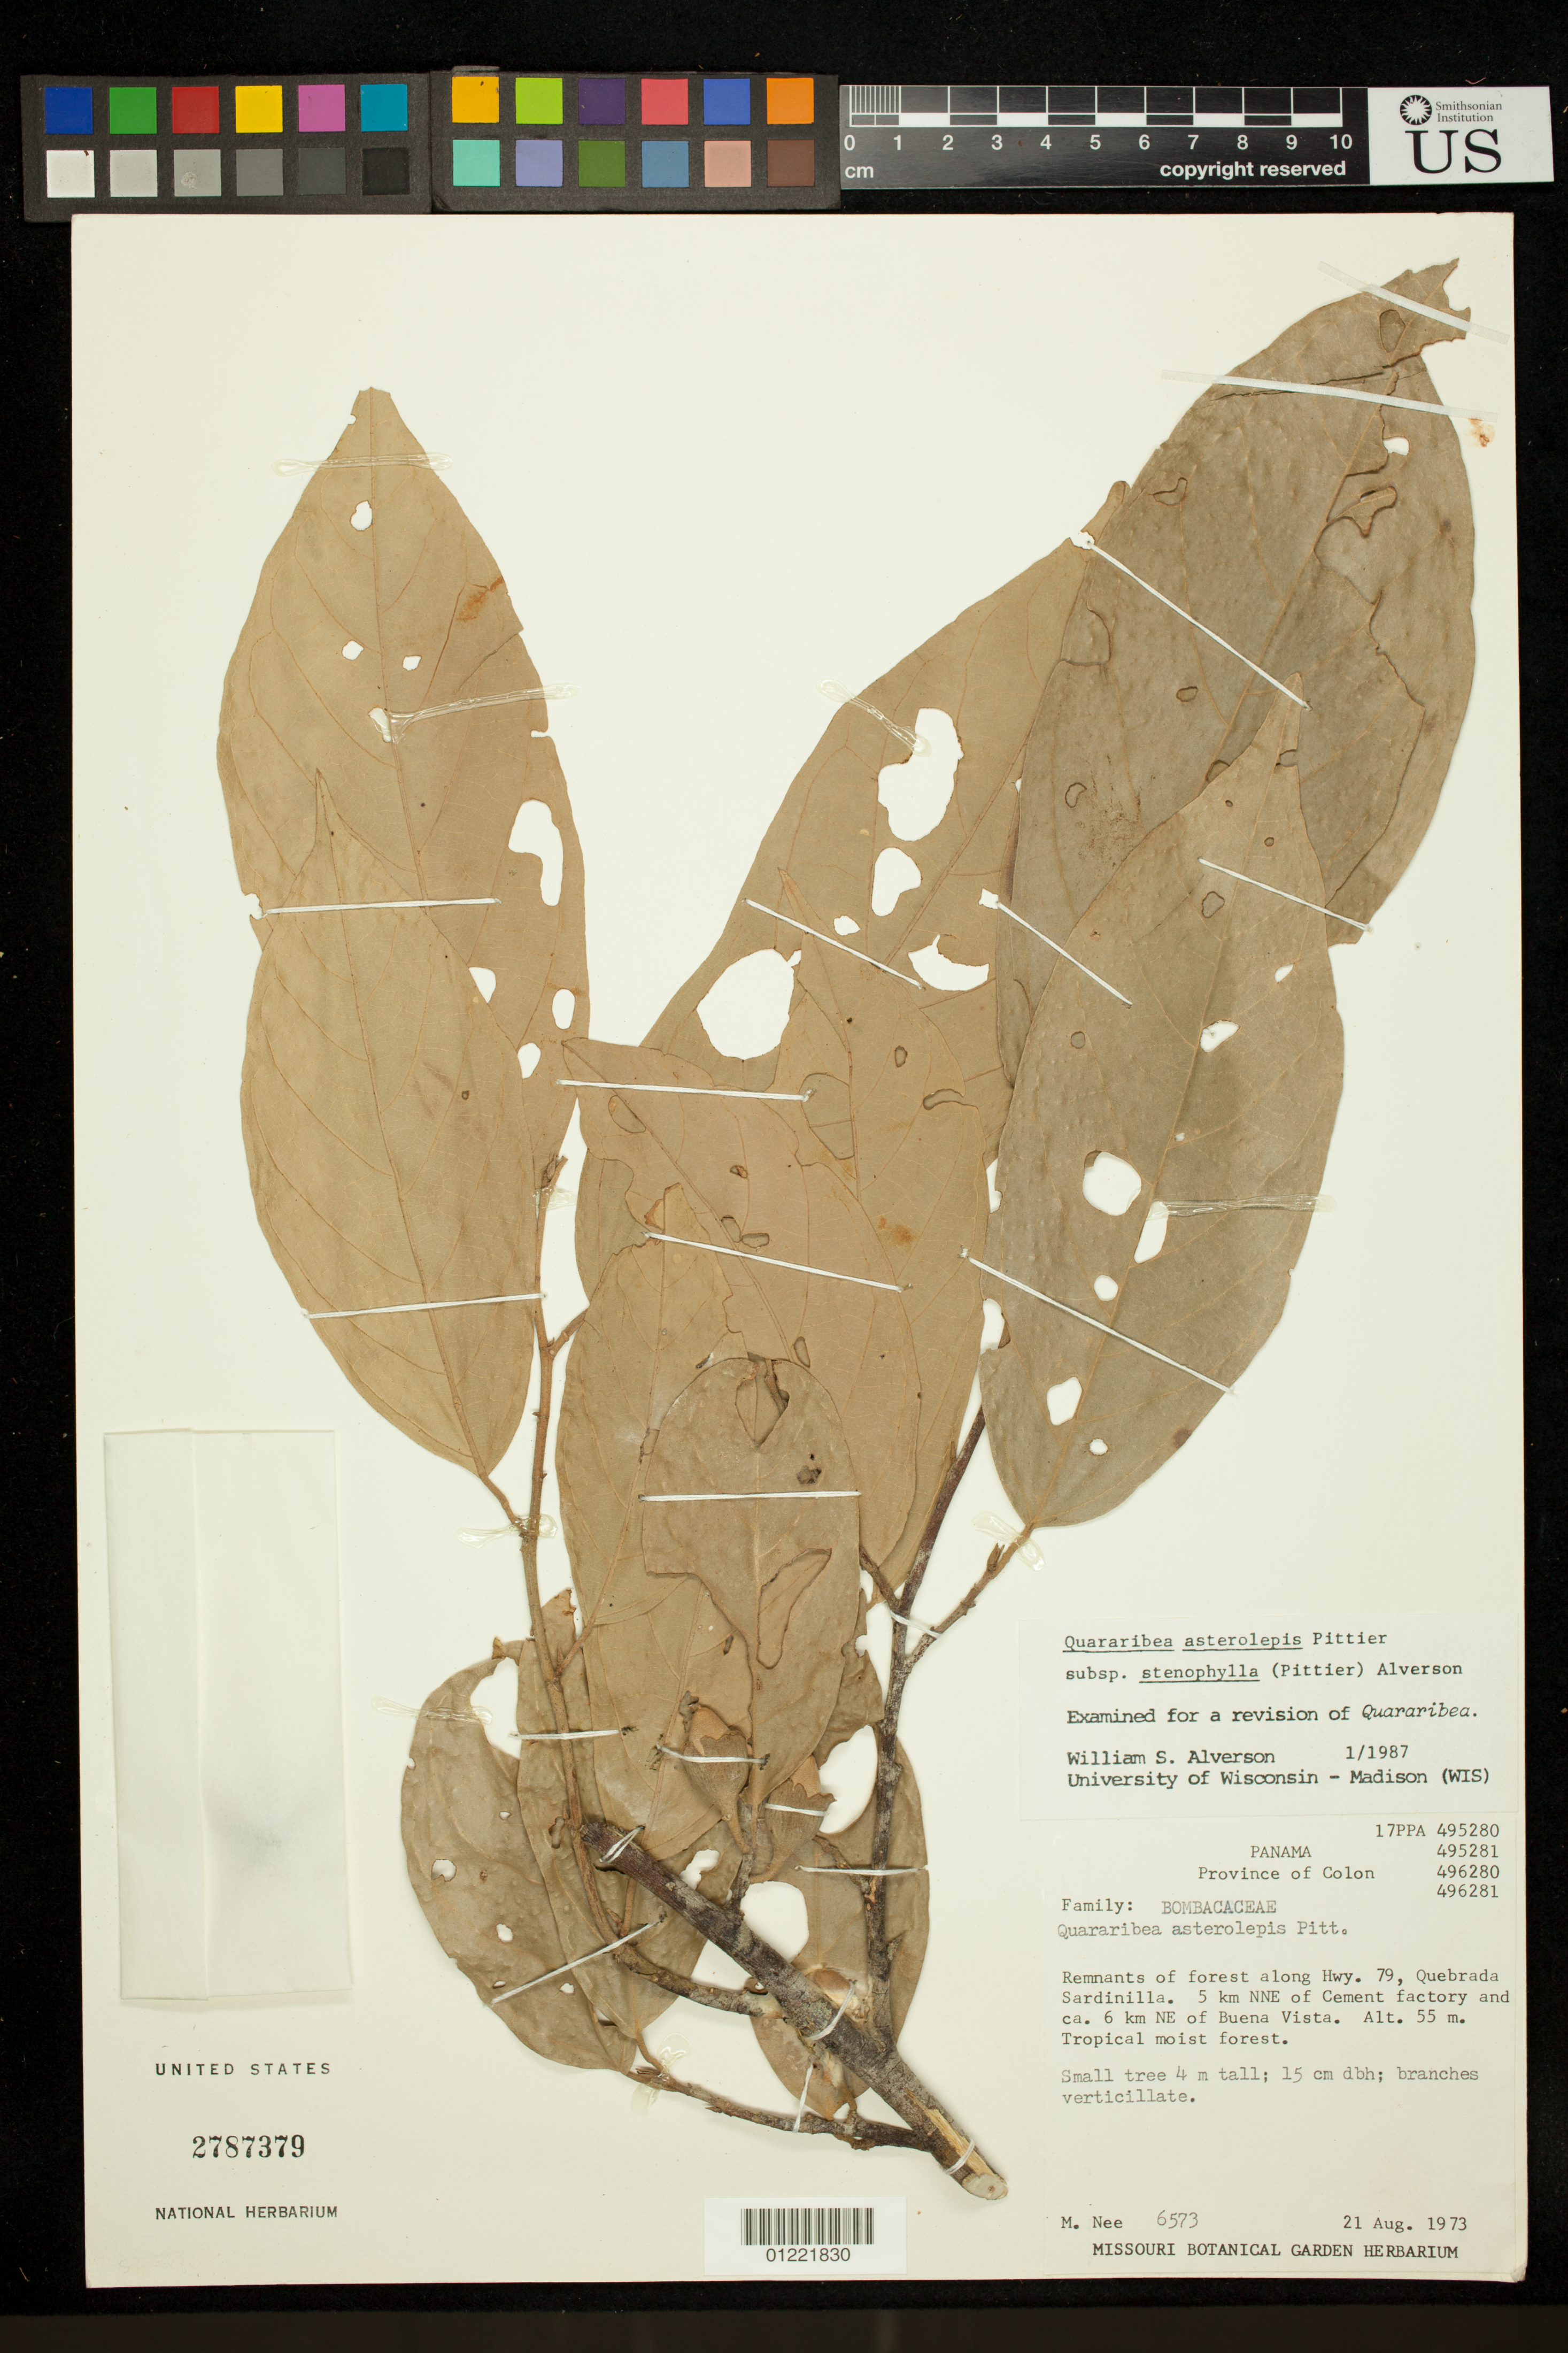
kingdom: Plantae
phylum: Tracheophyta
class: Magnoliopsida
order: Malvales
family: Malvaceae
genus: Quararibea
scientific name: Quararibea asterolepis subsp. stenophylla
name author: W.S. Alverson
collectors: M. Nee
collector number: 6573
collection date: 1973-08-21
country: Panama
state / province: Colón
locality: Remnants of forest along Hwy. 79, Quebrada Sardinilla. 5 km NNE of Cement factory and ca. 6 km NE of Buena Vista. Tropical moist forest.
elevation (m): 55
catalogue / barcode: US 2787379